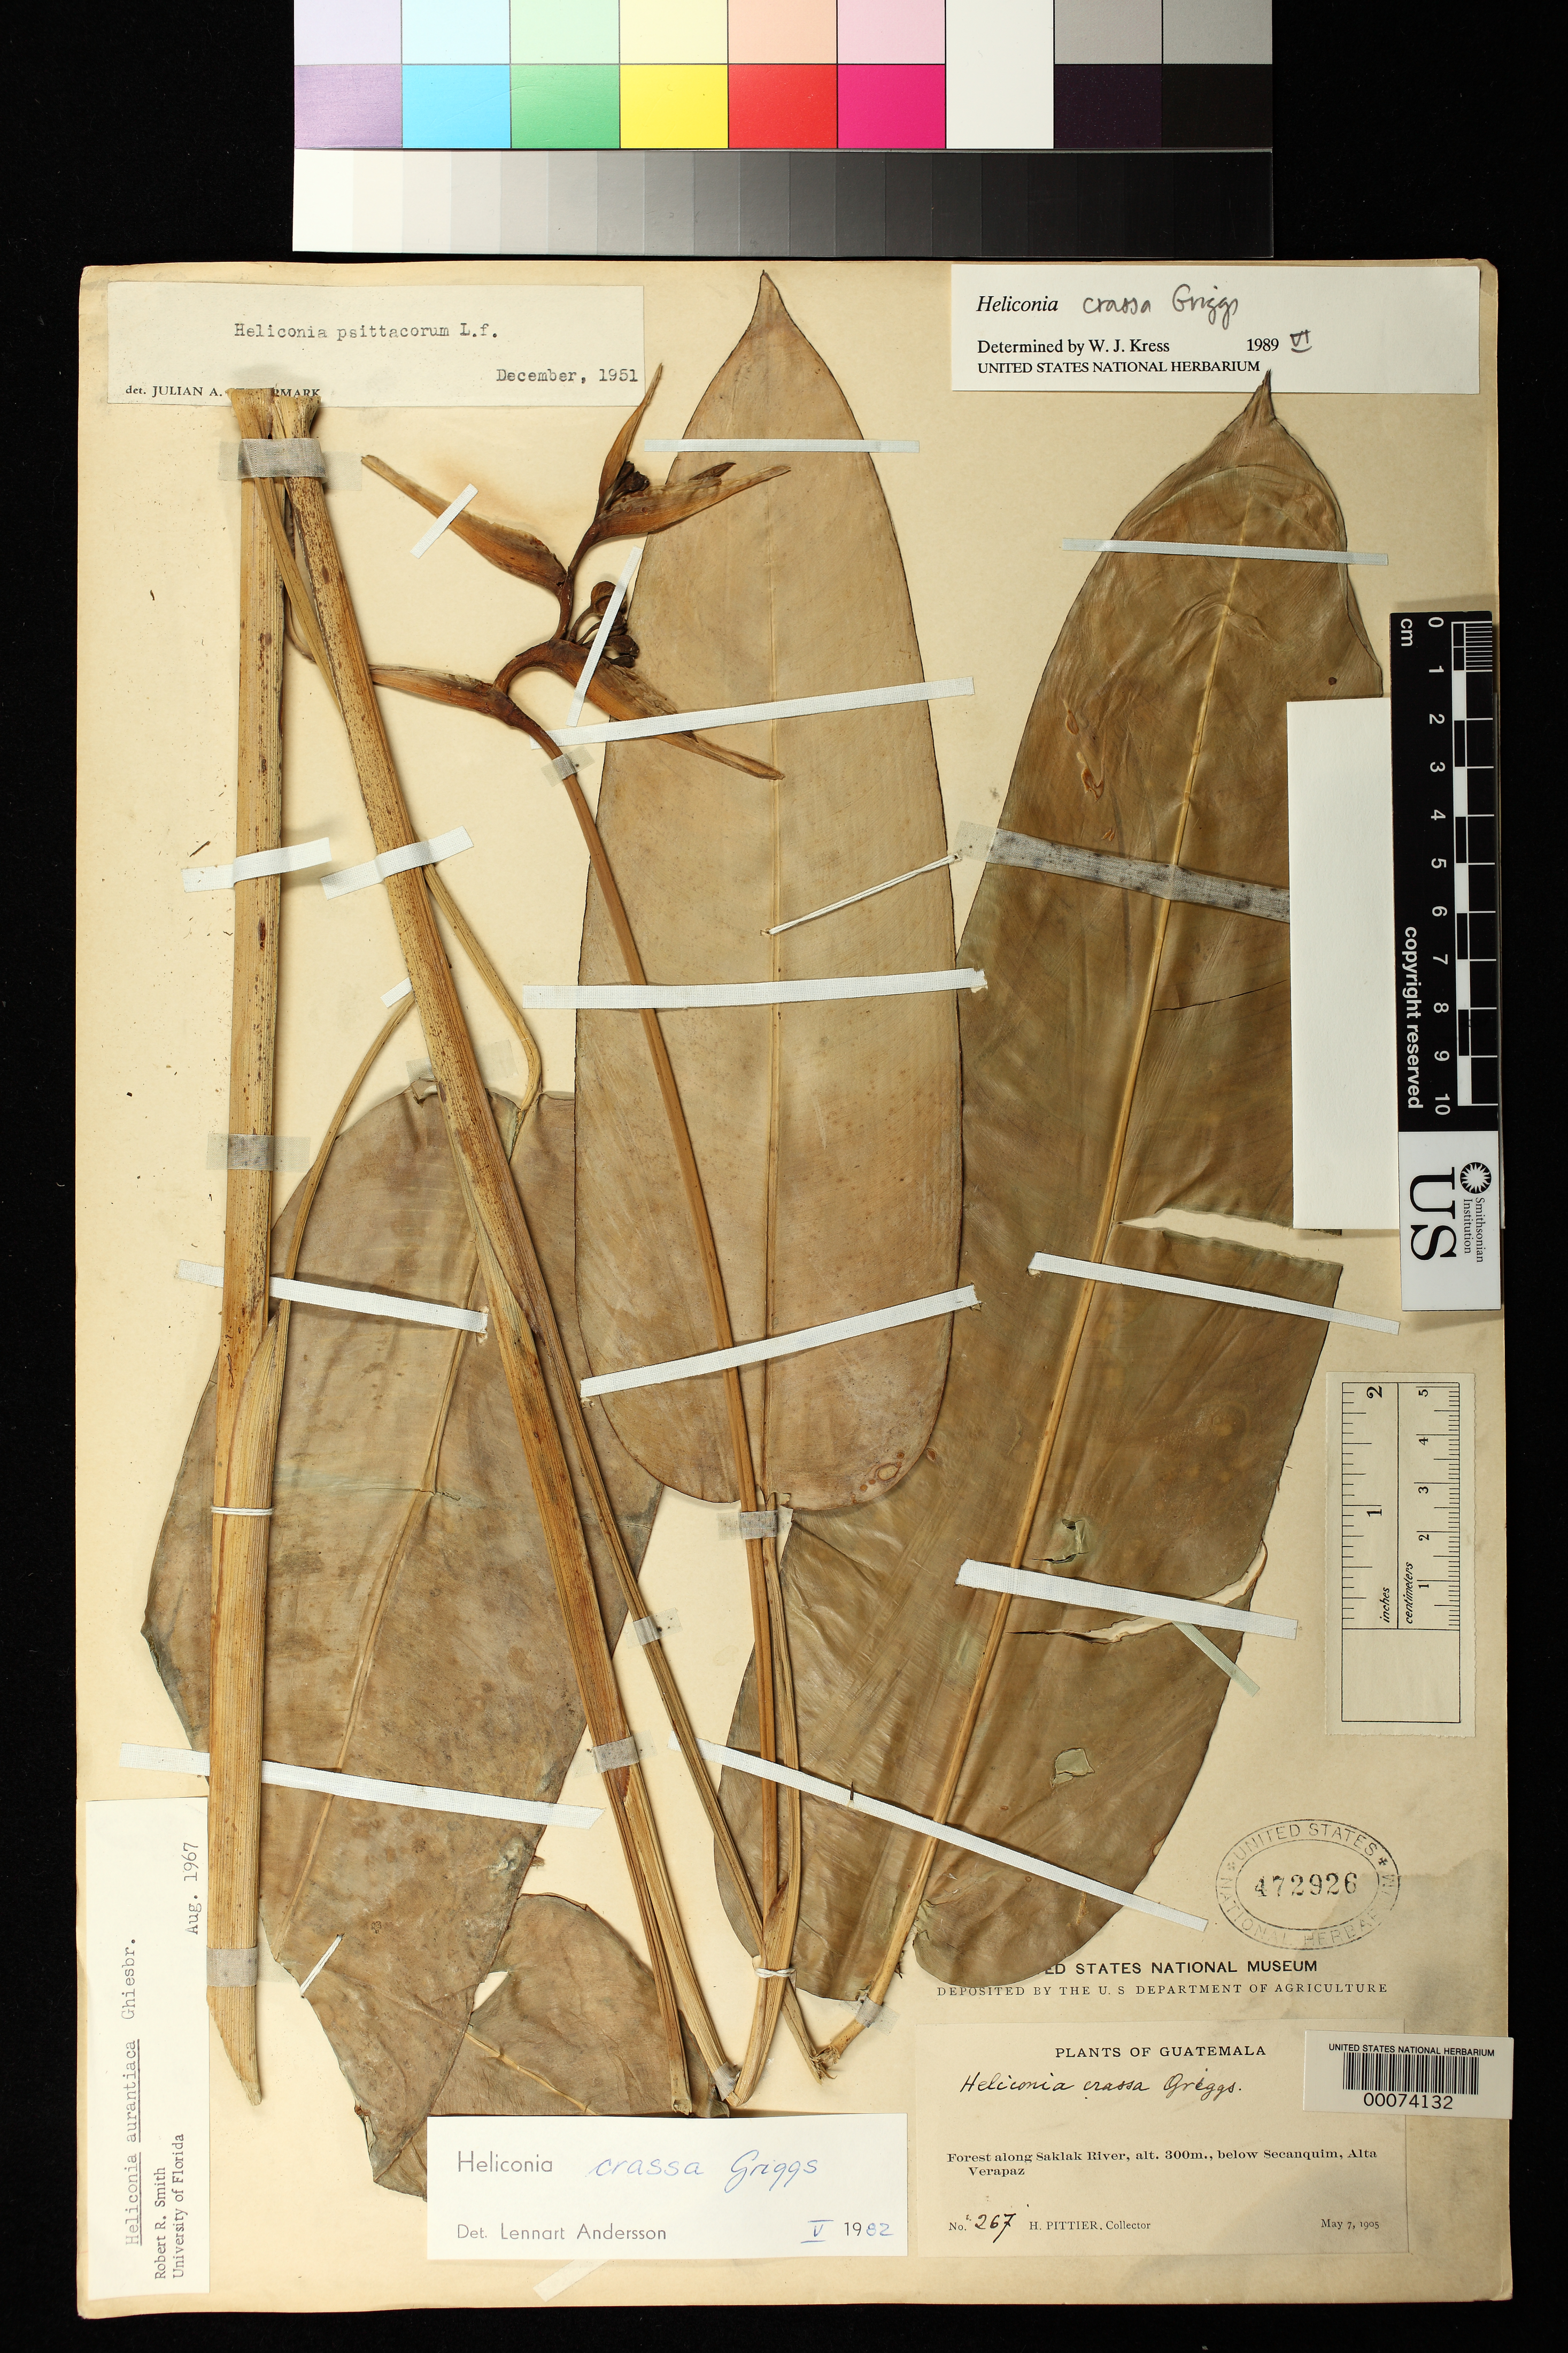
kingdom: Plantae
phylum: Tracheophyta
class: Liliopsida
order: Zingiberales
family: Heliconiaceae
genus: Heliconia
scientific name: Heliconia crassa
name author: R.F. Griggs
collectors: H. F. Pittier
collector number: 267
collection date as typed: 07 May 1905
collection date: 1905-05-07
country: Guatemala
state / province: Alta Verapaz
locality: Forest along Saklak River, below Secanquim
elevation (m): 300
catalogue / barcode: US 472926